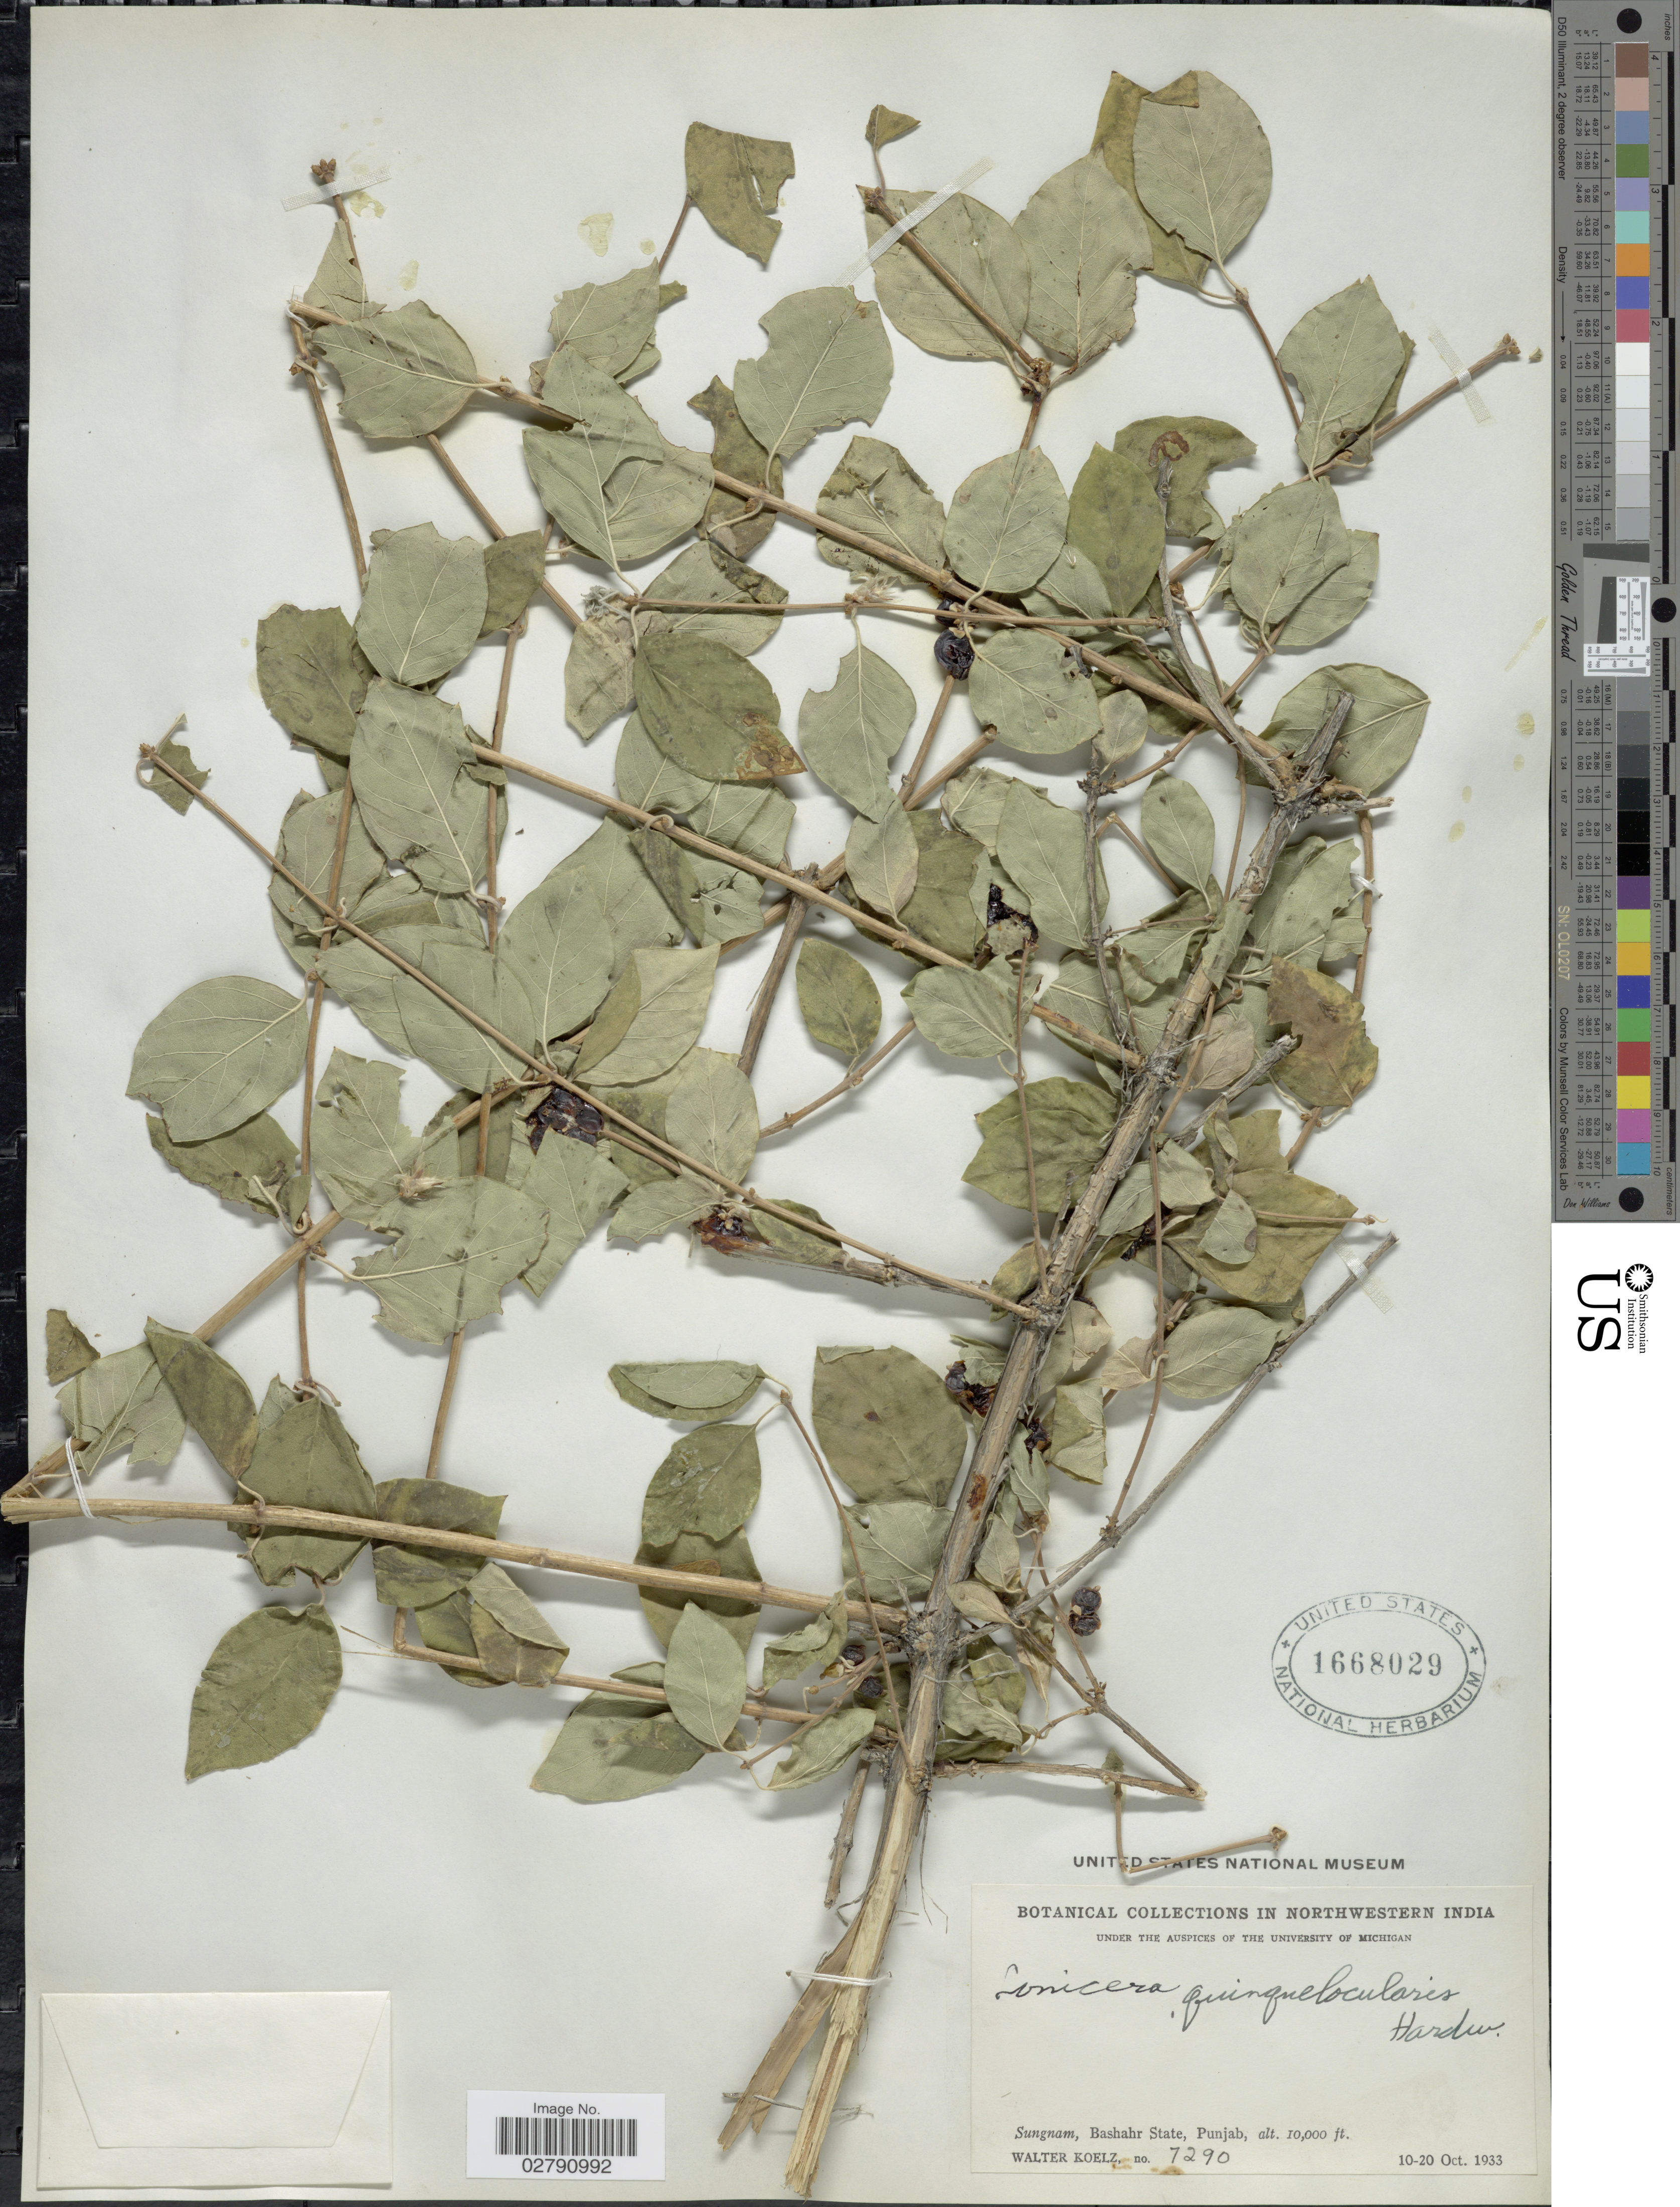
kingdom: Plantae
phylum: Tracheophyta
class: Magnoliopsida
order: Dipsacales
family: Caprifoliaceae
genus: Lonicera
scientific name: Lonicera quinquelocularis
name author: Hardw.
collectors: W. N. Koelz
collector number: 7290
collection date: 1933-10-10/1933-10-20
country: India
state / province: Punjab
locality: Sungnam, Bashahr State.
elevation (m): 3048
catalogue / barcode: US 1668029